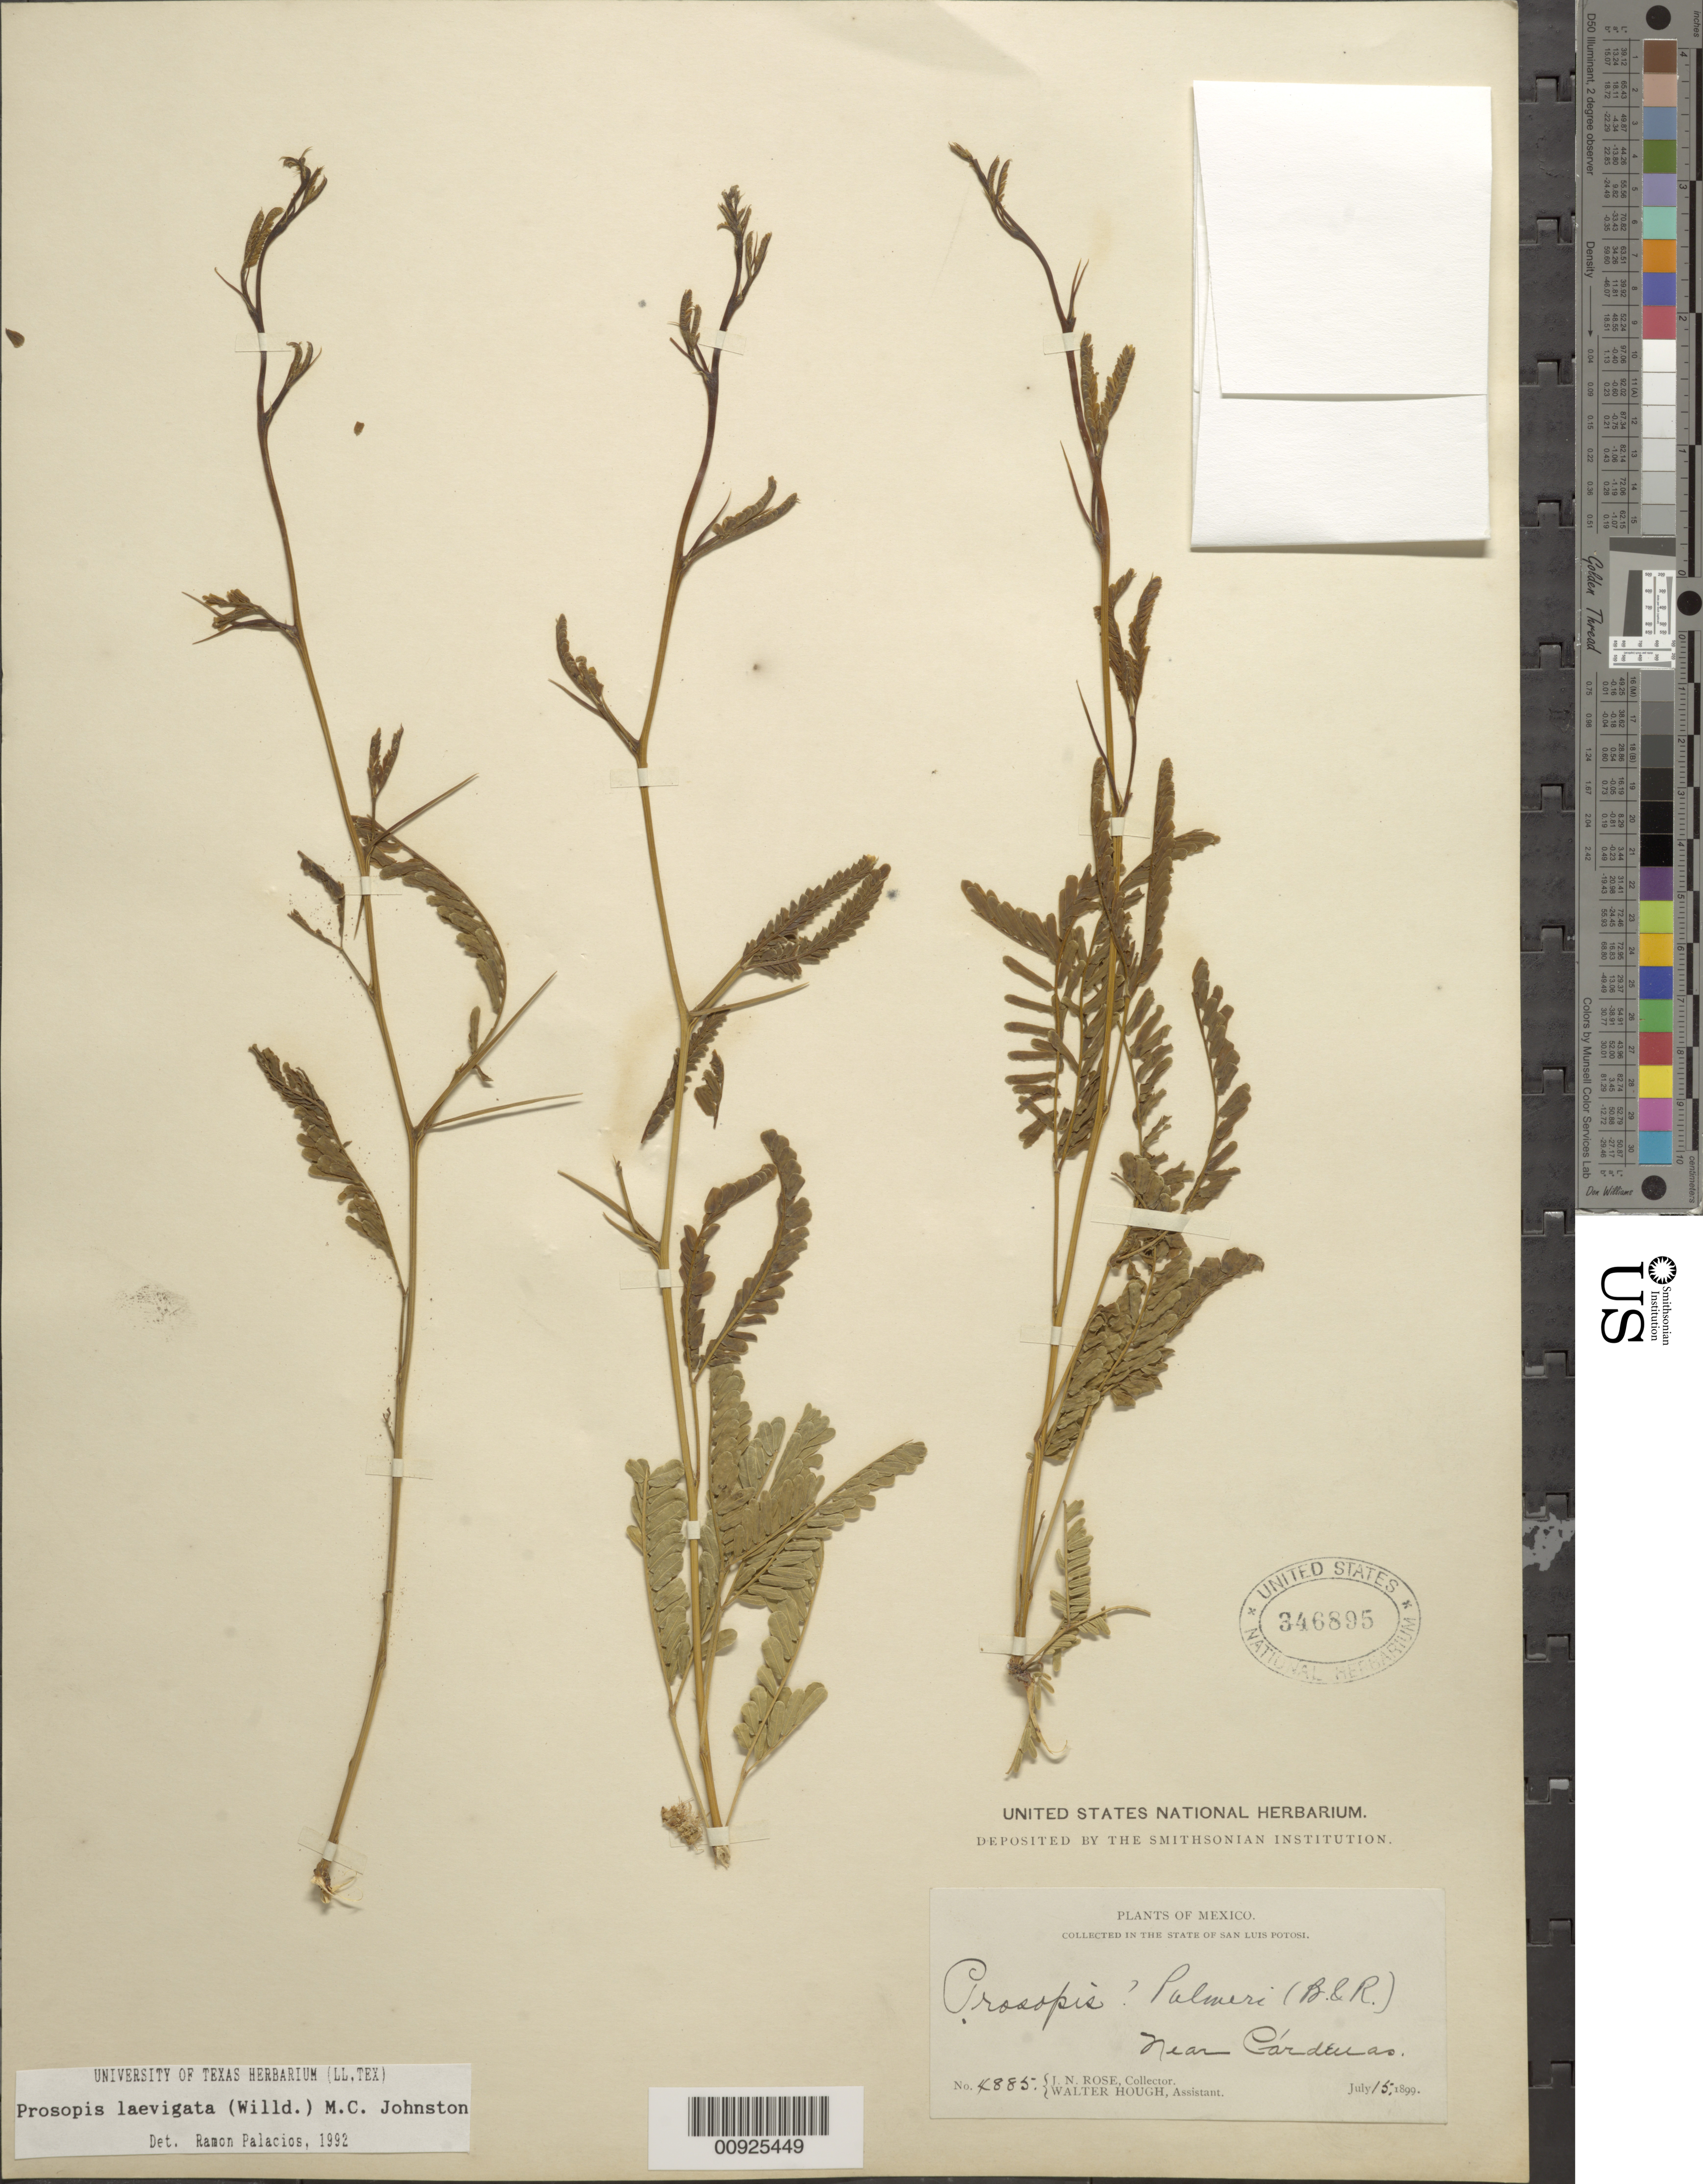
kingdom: Plantae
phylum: Tracheophyta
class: Magnoliopsida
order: Fabales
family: Fabaceae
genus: Neltuma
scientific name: Neltuma laevigata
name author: (Humb. & Bonpl. ex Willd.) Britton & Rose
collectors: J. N. Rose & W. Hough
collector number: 4885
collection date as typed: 15 Jul 1899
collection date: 1899-07-15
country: Mexico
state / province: San Luis Potosí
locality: Near Cárdenas, State of San Luis Potosí.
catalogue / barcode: US 346895